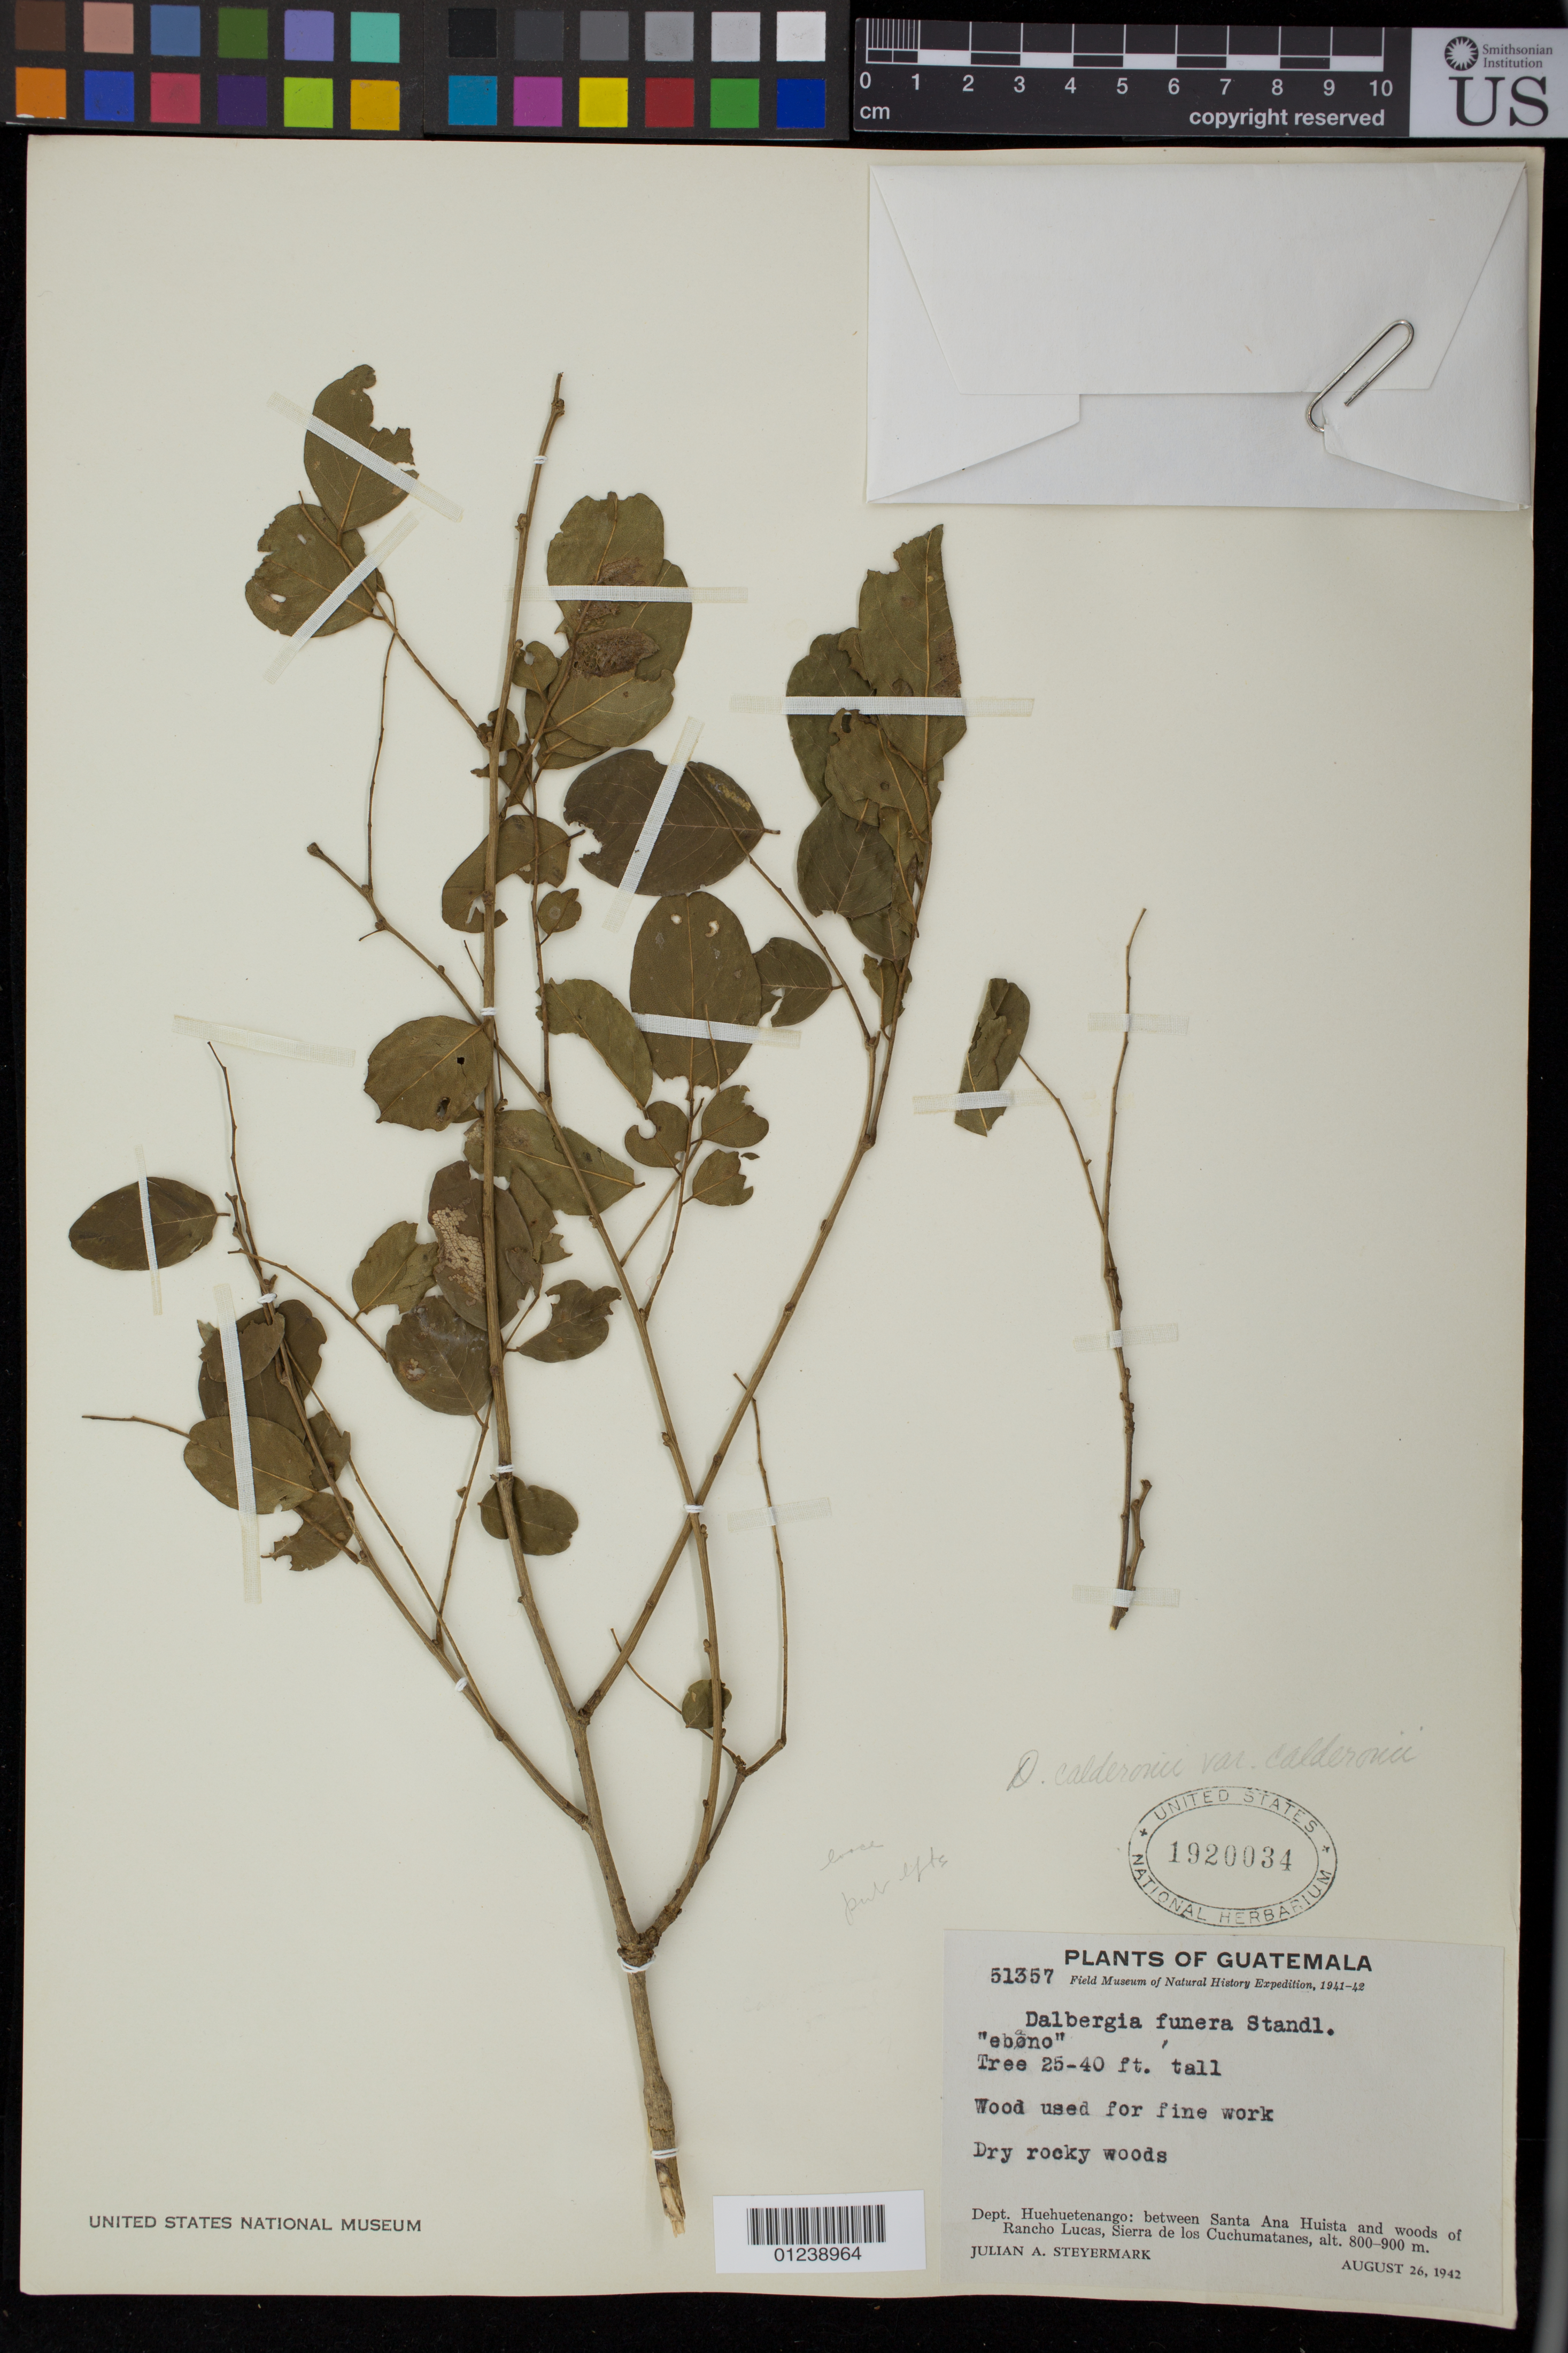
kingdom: Plantae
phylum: Tracheophyta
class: Magnoliopsida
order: Fabales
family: Fabaceae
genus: Dalbergia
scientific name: Dalbergia calderonii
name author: Standl.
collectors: J. Steyermark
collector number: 51357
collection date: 1942-08-26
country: Guatemala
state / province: Huehuetenango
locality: Between Santa Ana Huista and woods of Rancho Lucas, Sierra de los Cuchumatanes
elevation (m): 800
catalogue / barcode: US 1920034